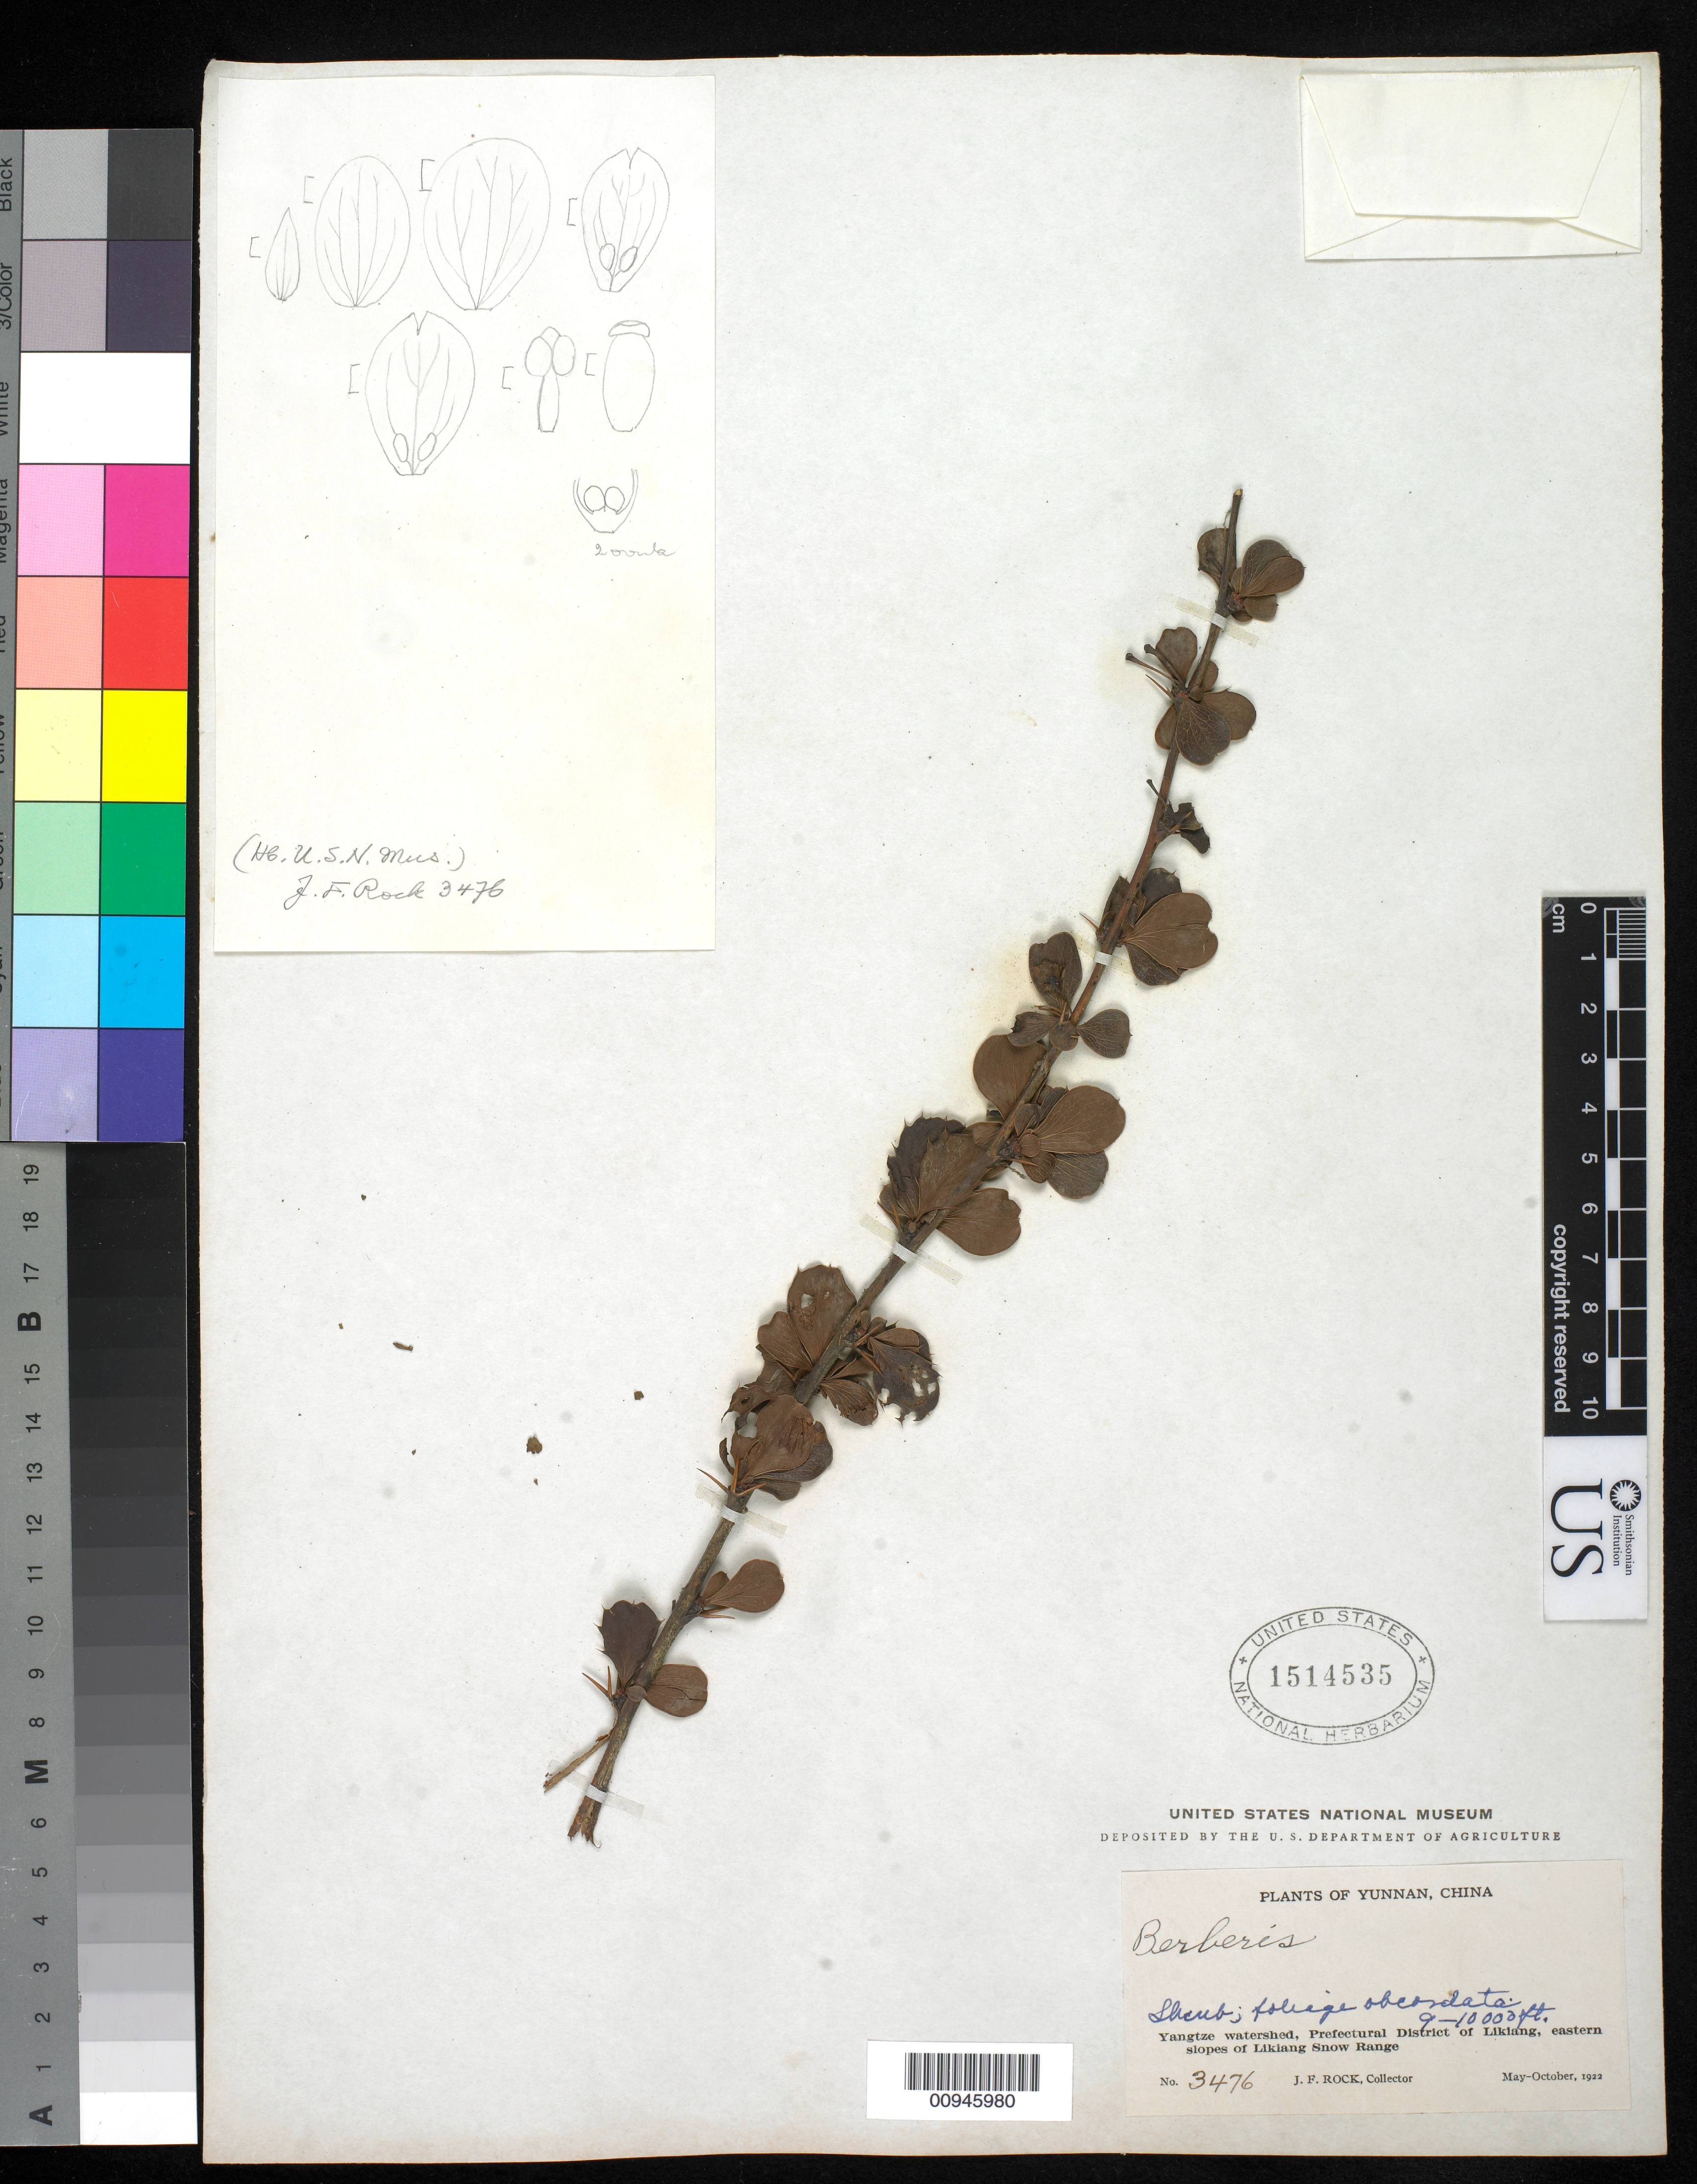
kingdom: Plantae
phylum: Tracheophyta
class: Magnoliopsida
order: Ranunculales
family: Berberidaceae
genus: Berberis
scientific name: Berberis sp.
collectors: J. F. Rock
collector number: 3476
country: China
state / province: Yunnan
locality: Yangtze watershed, Prefectural District of Likiang, E of Likiang Snow Range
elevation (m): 2743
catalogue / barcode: US 1514535